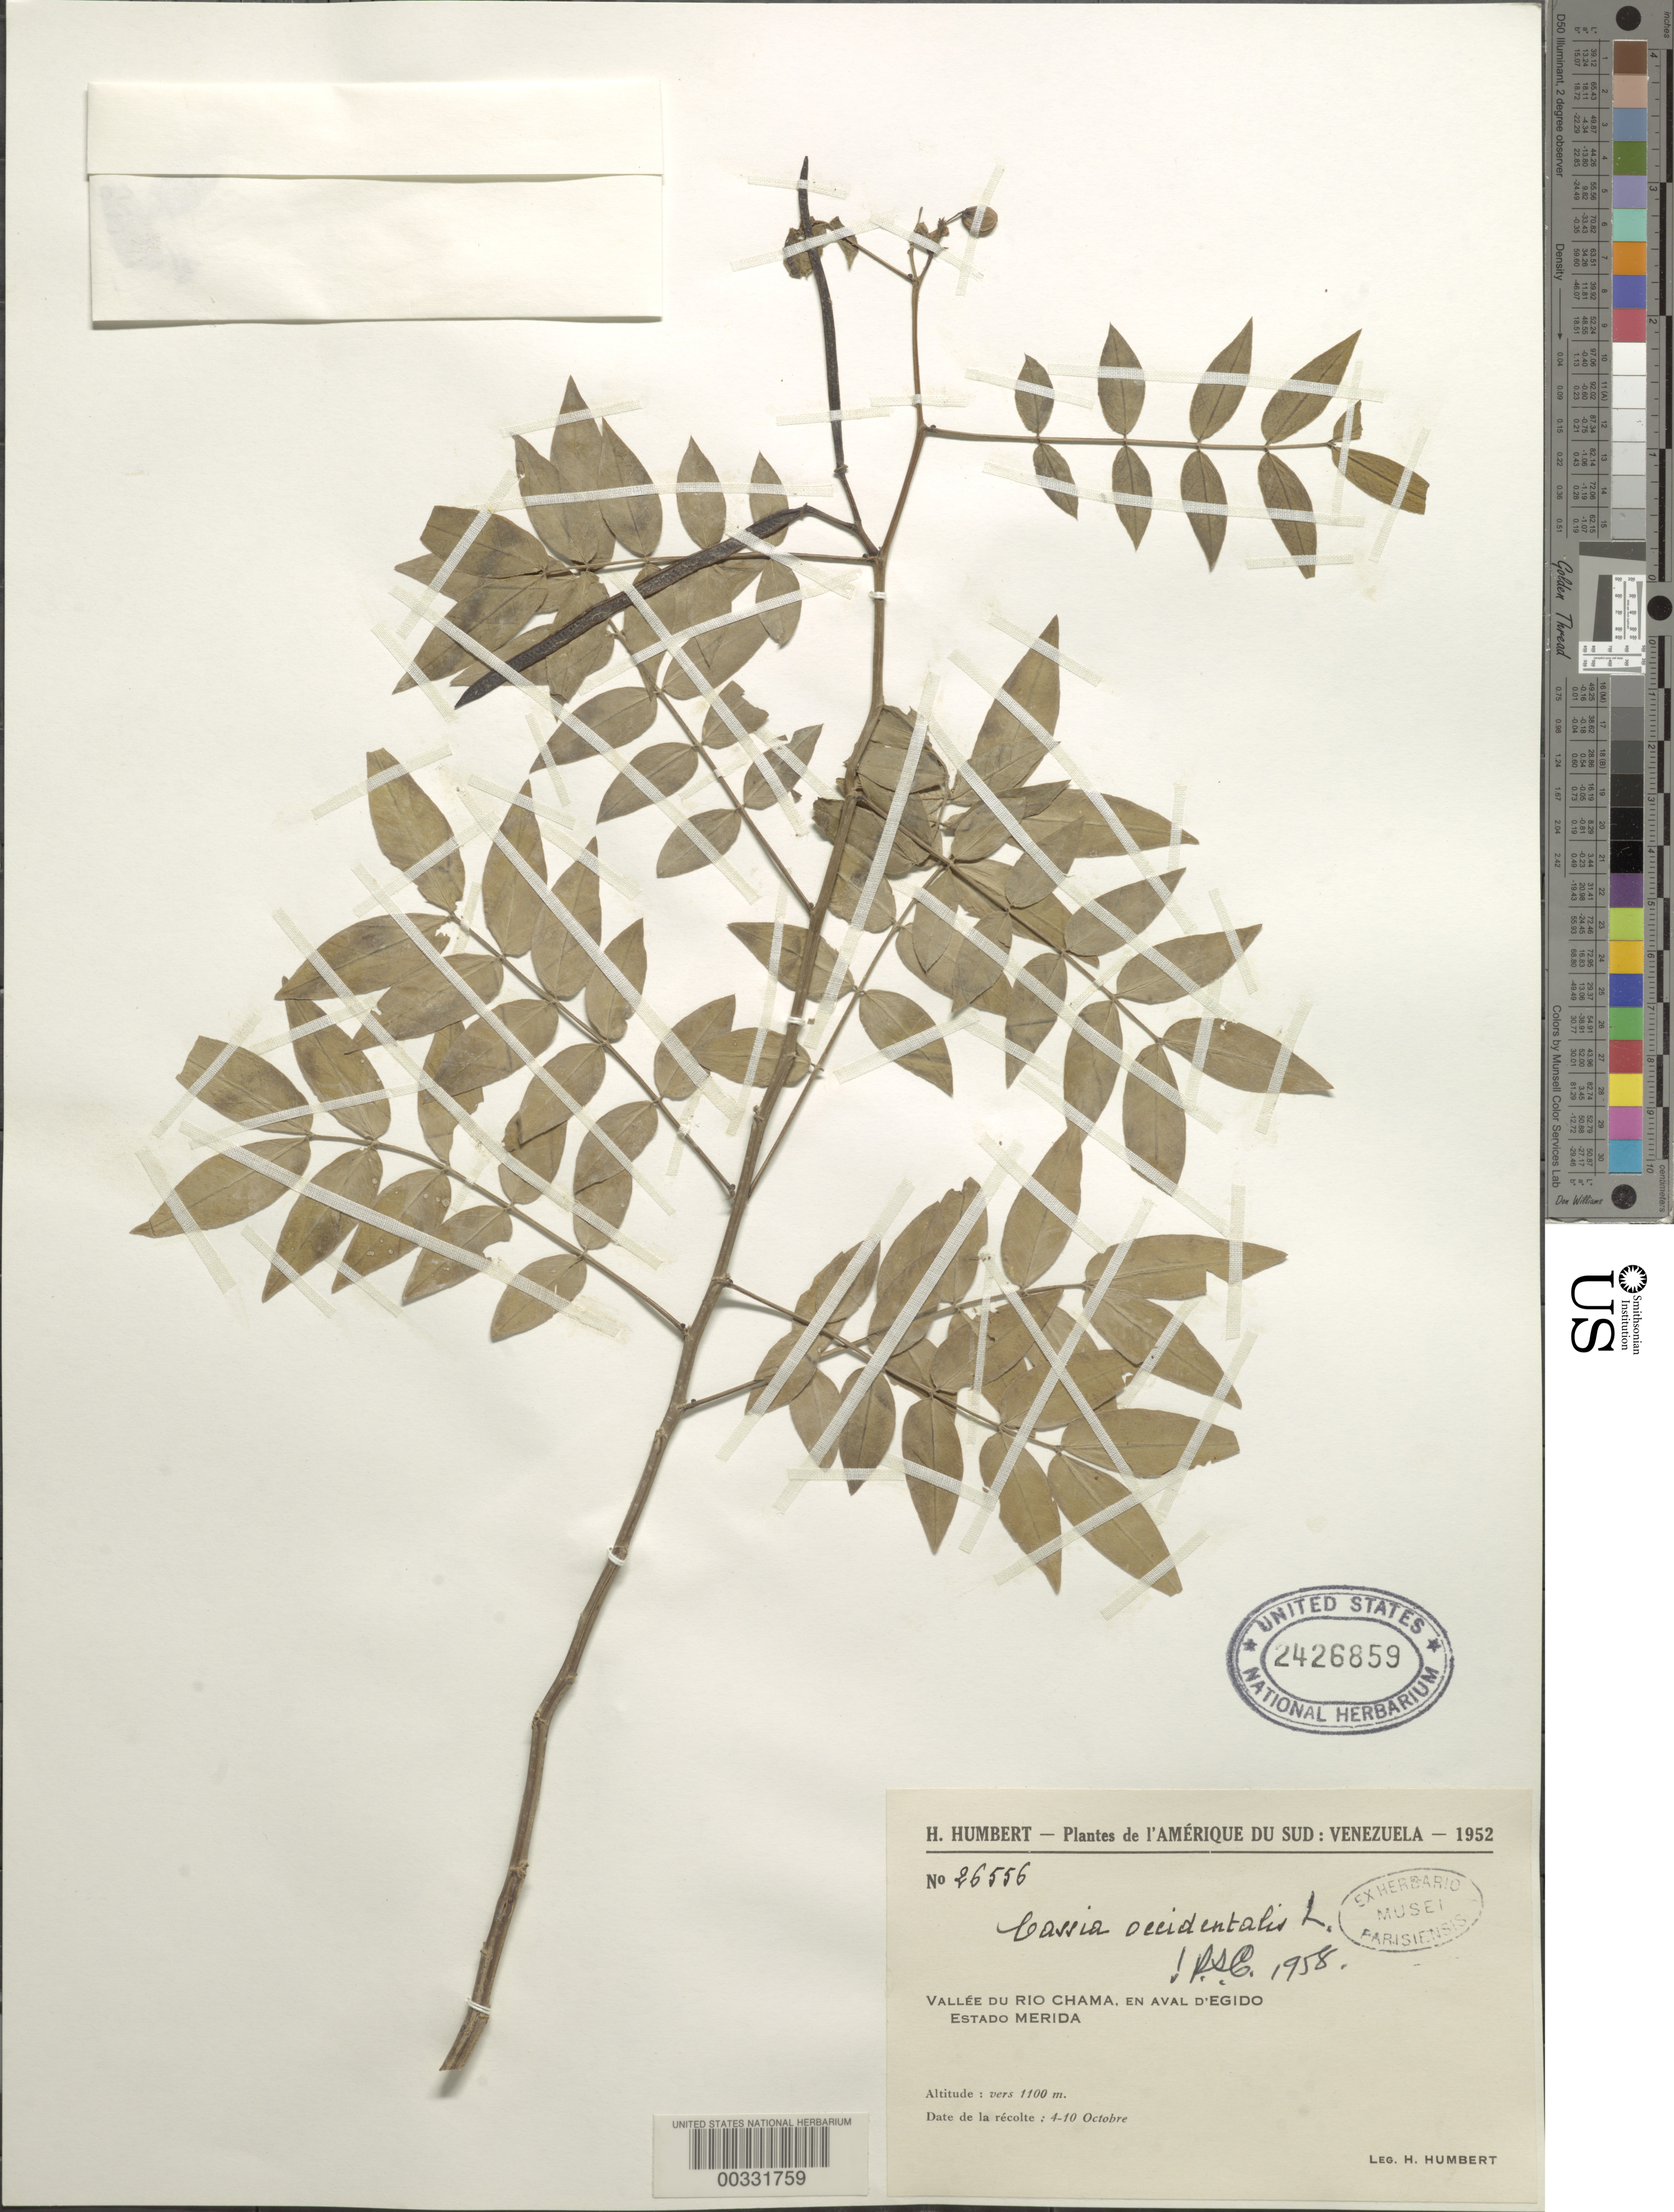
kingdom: Plantae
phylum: Tracheophyta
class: Magnoliopsida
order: Fabales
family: Fabaceae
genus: Senna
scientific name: Senna occidentalis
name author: (L.) Link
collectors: H. Humbert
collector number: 26556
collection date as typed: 04 Oct 1956 to 10 Oct 1956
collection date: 1956-10-04/1956-10-10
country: Venezuela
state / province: Mérida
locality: Valley of rio chama, downstream from egido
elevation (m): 1100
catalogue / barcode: US 2426859